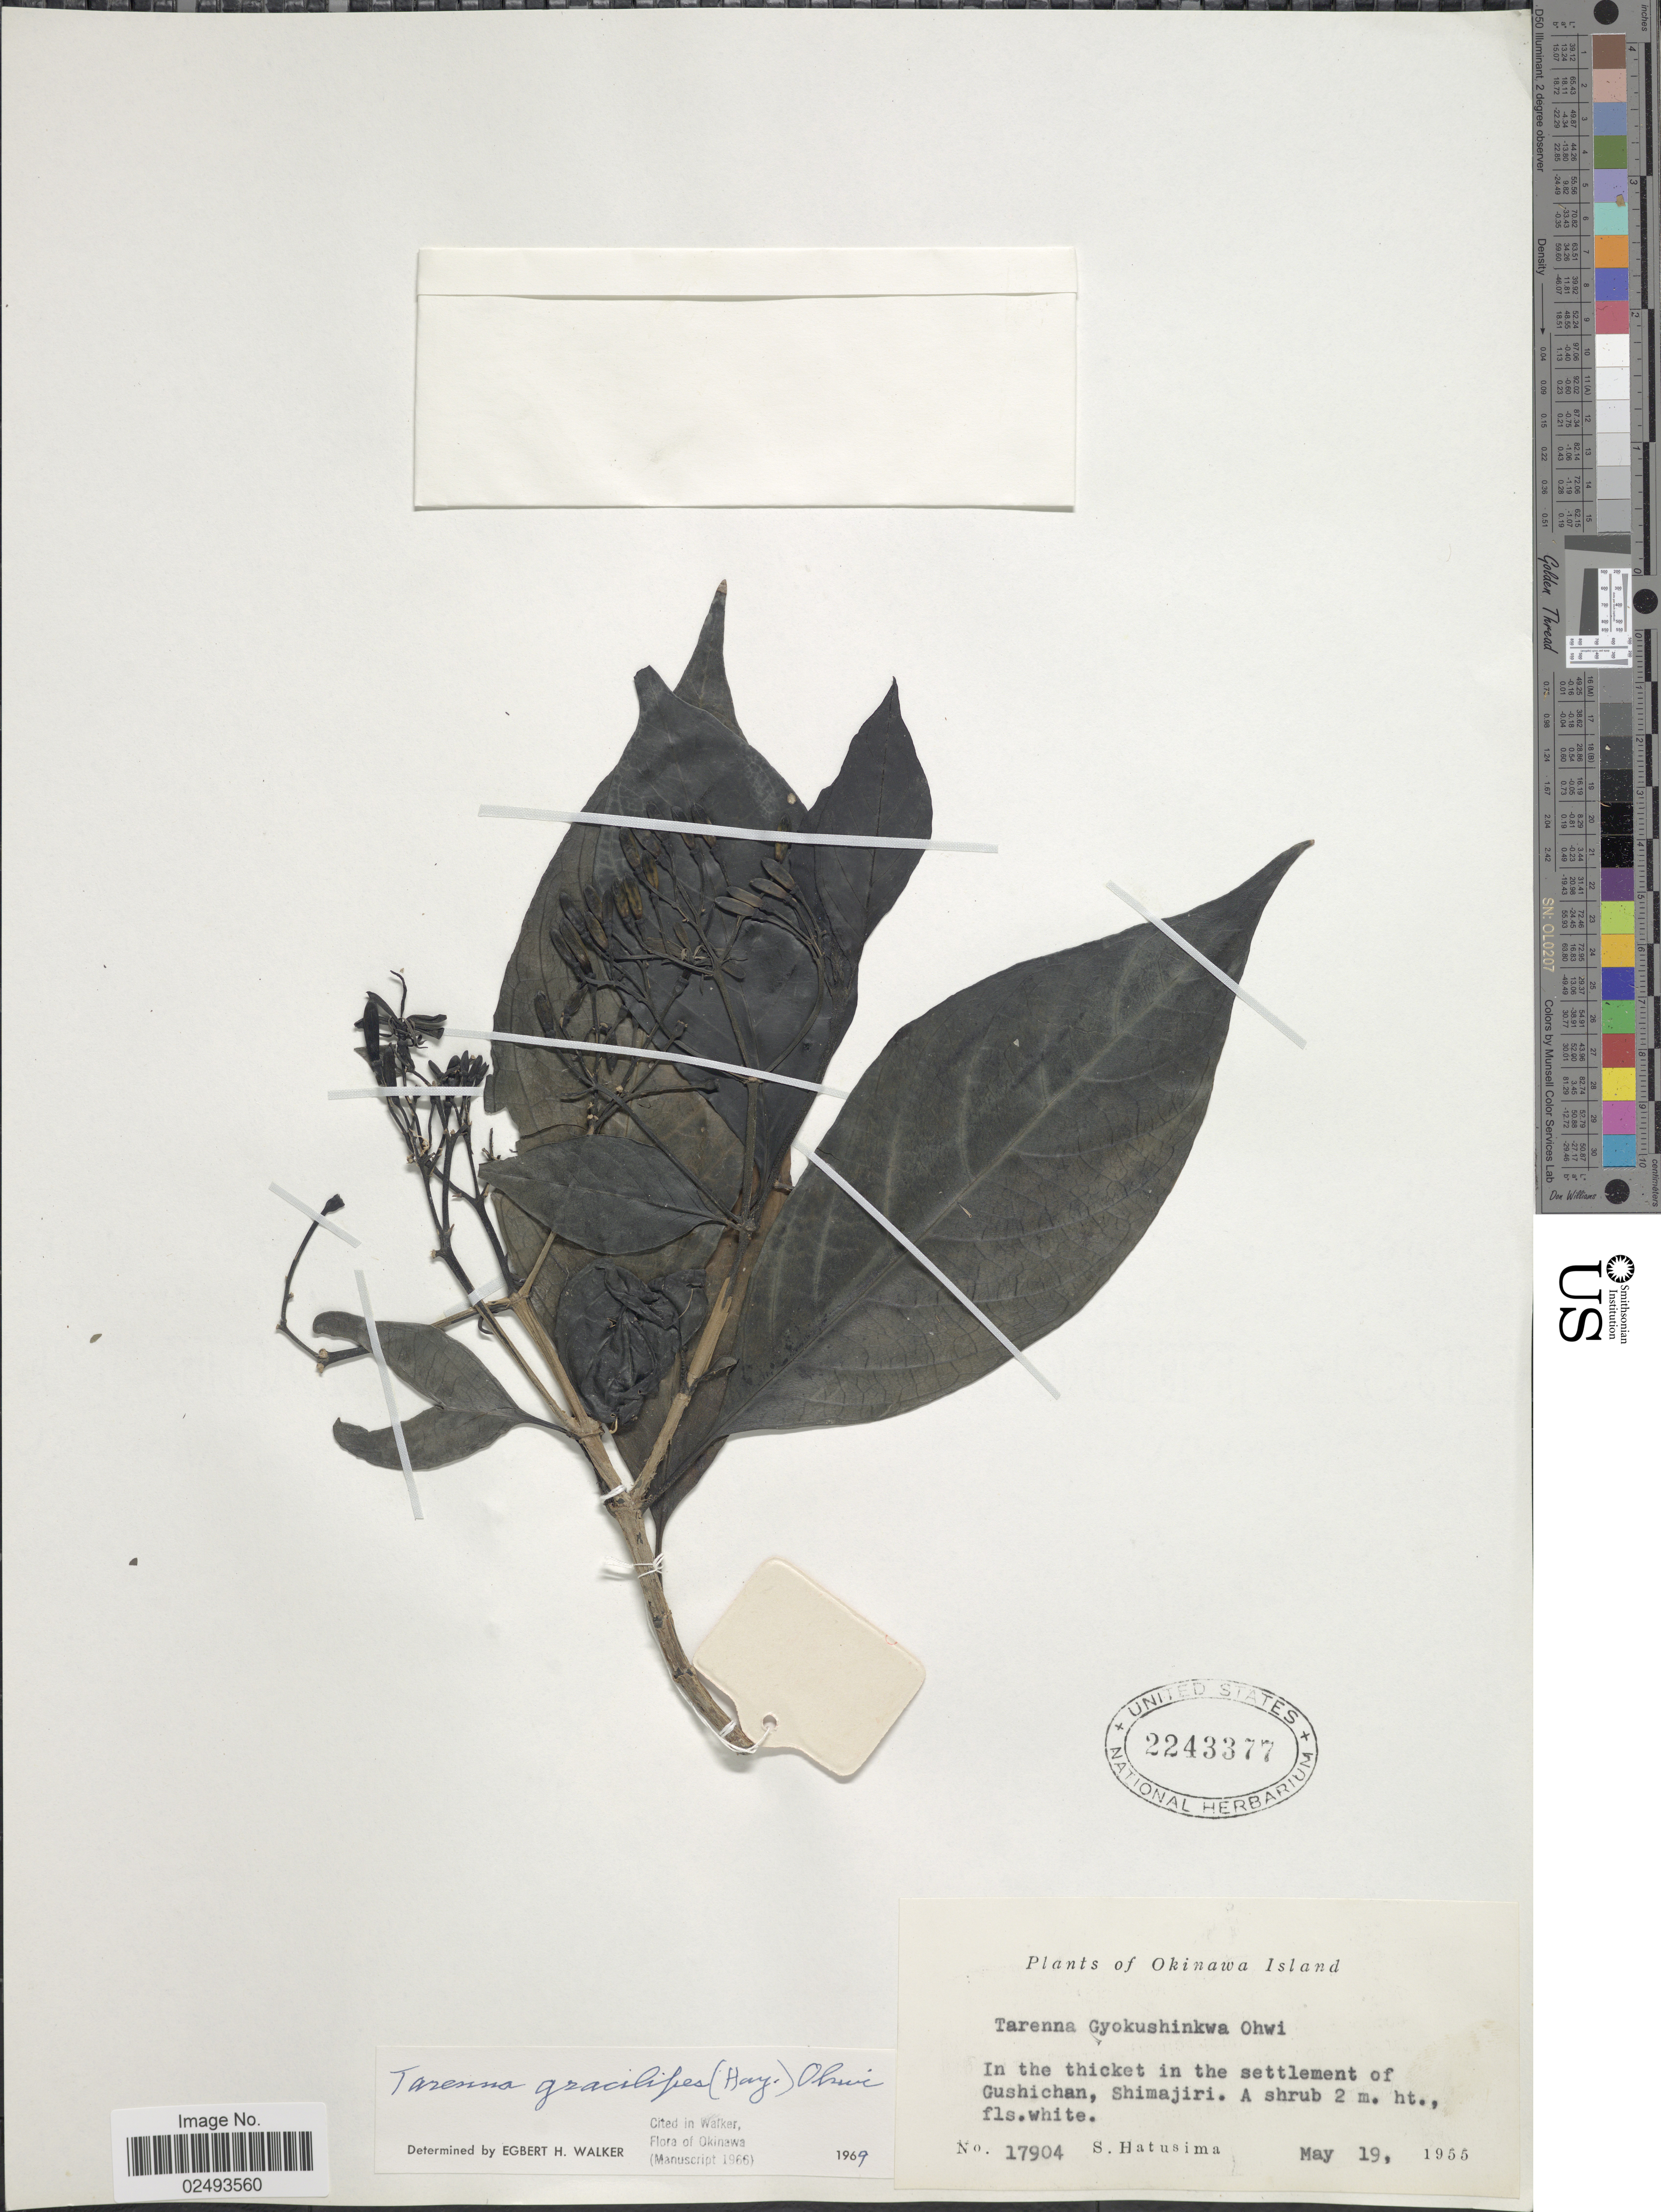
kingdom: Plantae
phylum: Tracheophyta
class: Magnoliopsida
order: Gentianales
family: Rubiaceae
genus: Tarenna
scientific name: Tarenna gracilipes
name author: (Hayata) Ohwi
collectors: S. Hatusima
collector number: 17904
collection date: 1955-05-19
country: Japan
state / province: Okinawa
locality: Okinawa Island, in the thicket in the settlement of Gushichan, Shimajiri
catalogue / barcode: US 2243377